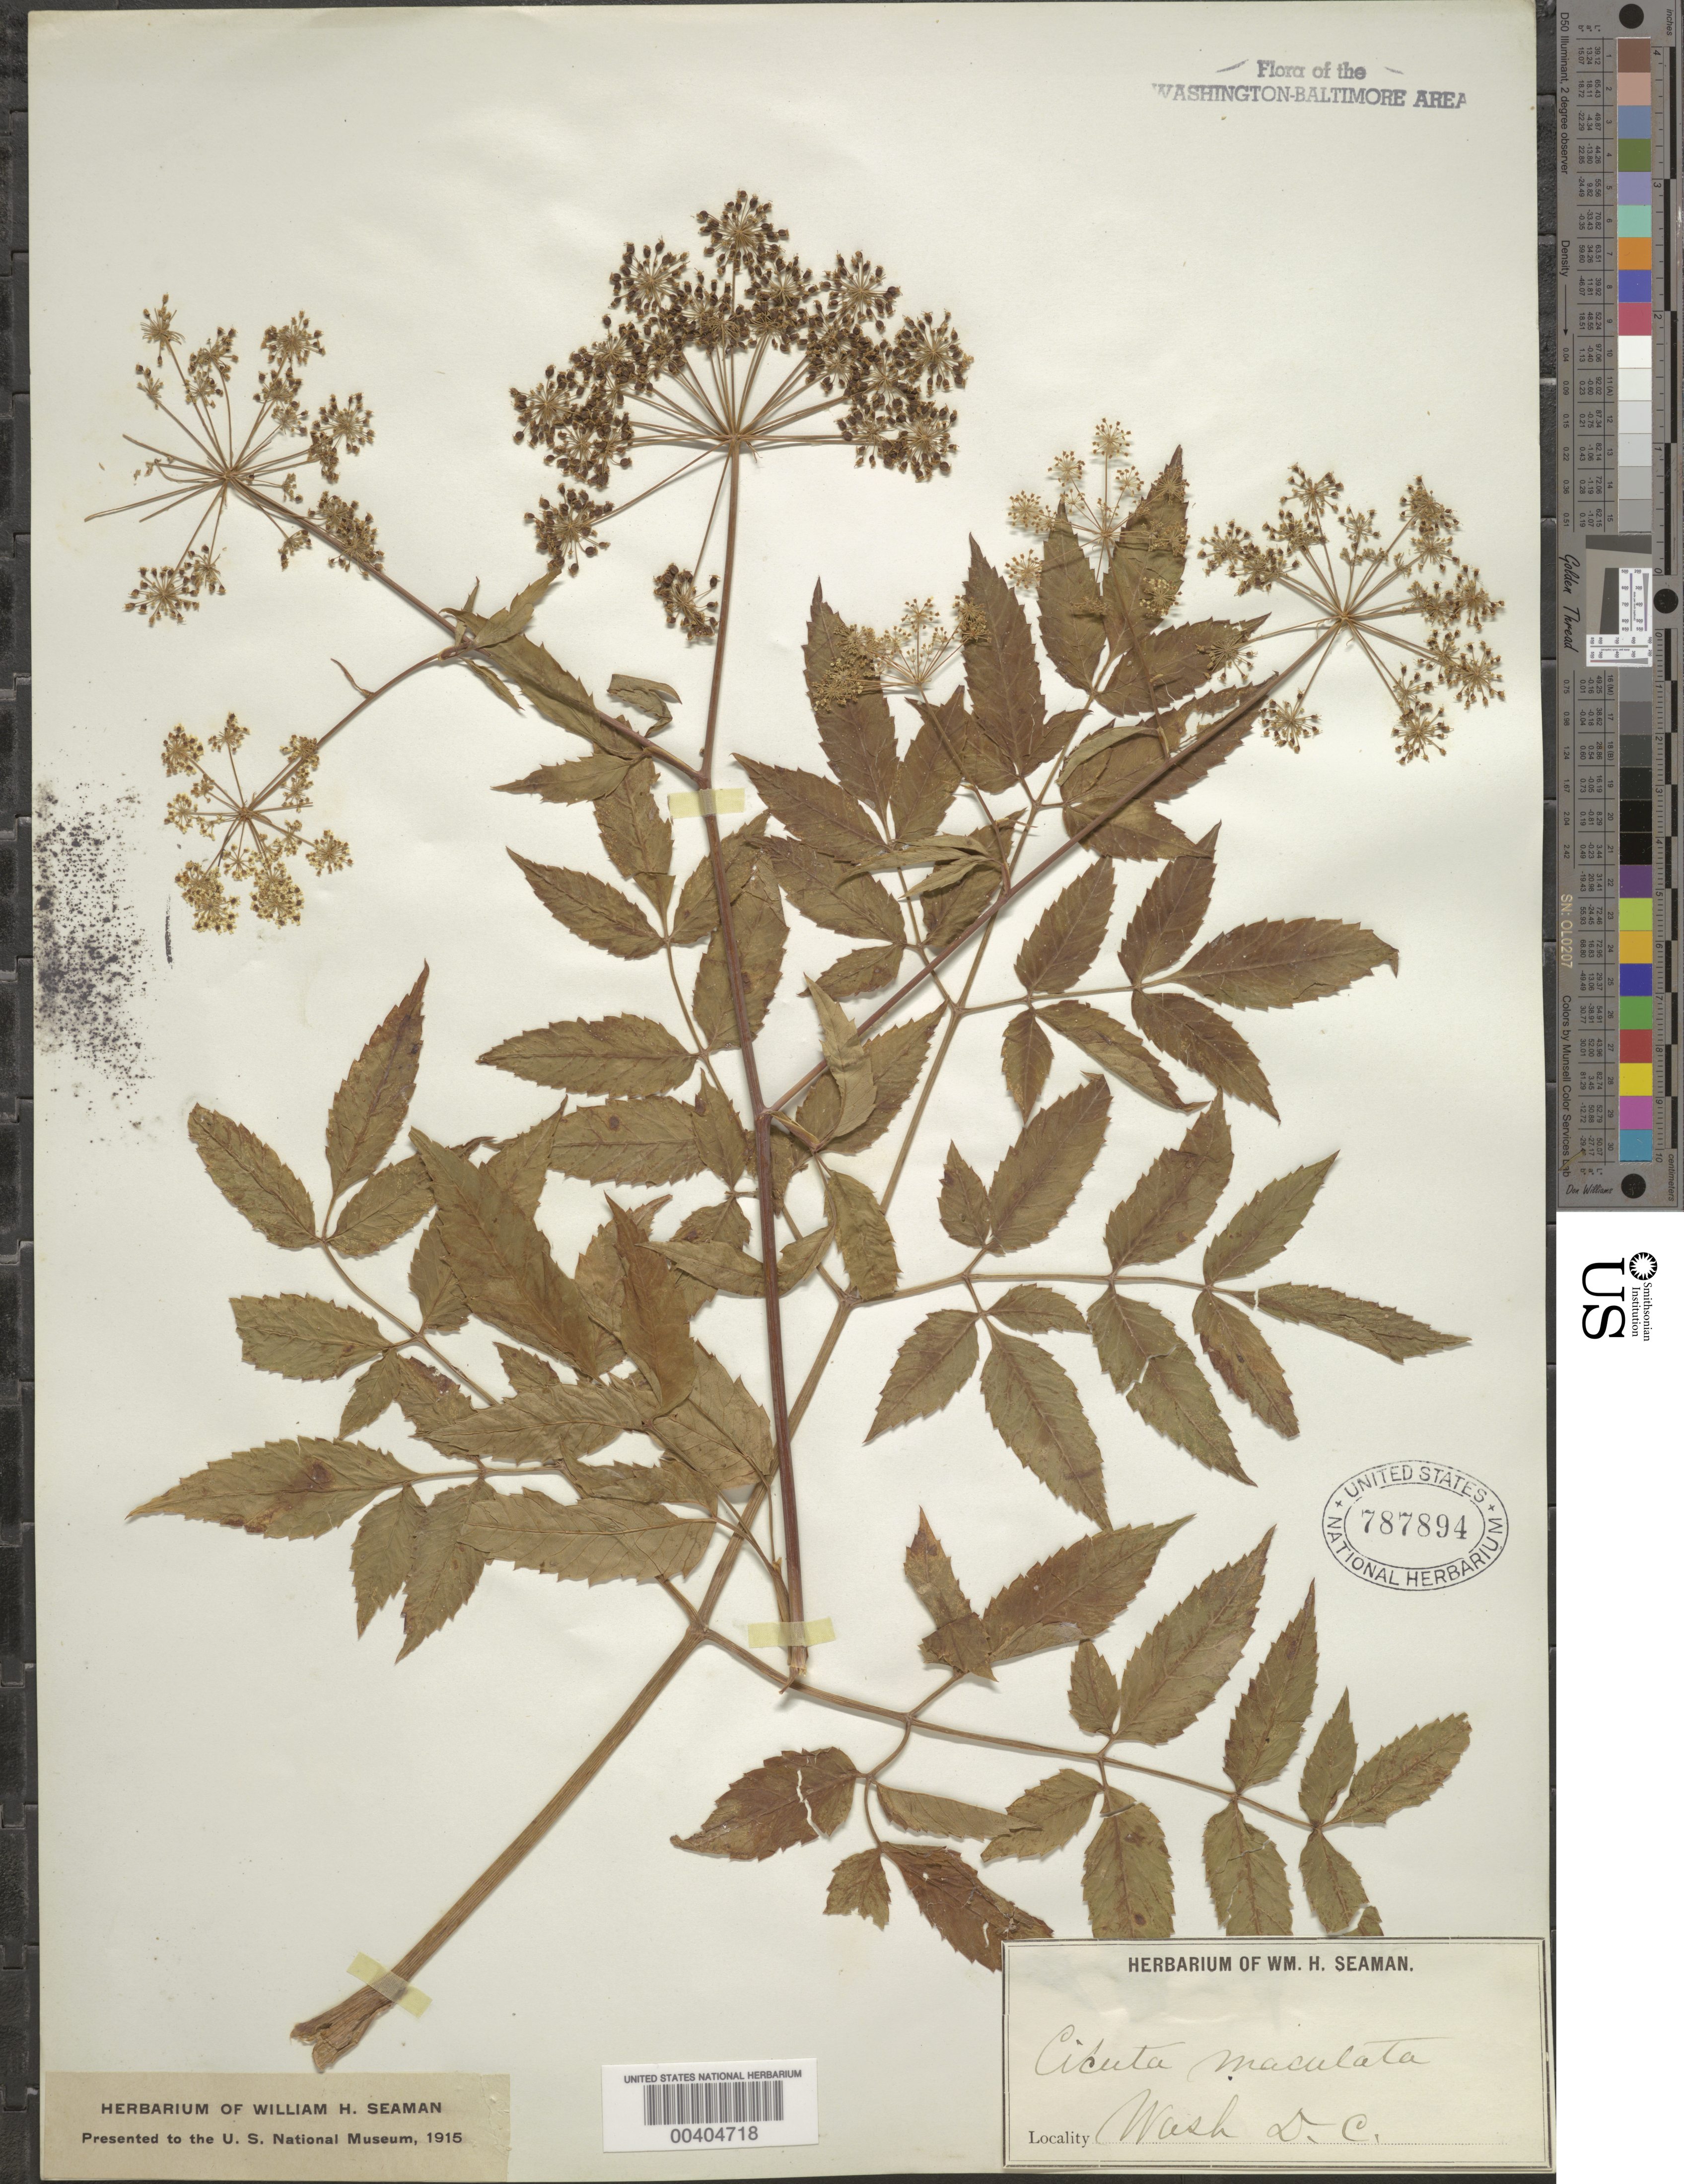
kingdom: Plantae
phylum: Tracheophyta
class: Magnoliopsida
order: Apiales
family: Apiaceae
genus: Cicuta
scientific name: Cicuta maculata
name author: L.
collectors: W. Seaman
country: United States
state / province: District of Columbia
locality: Washington DC Area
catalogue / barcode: US 787894